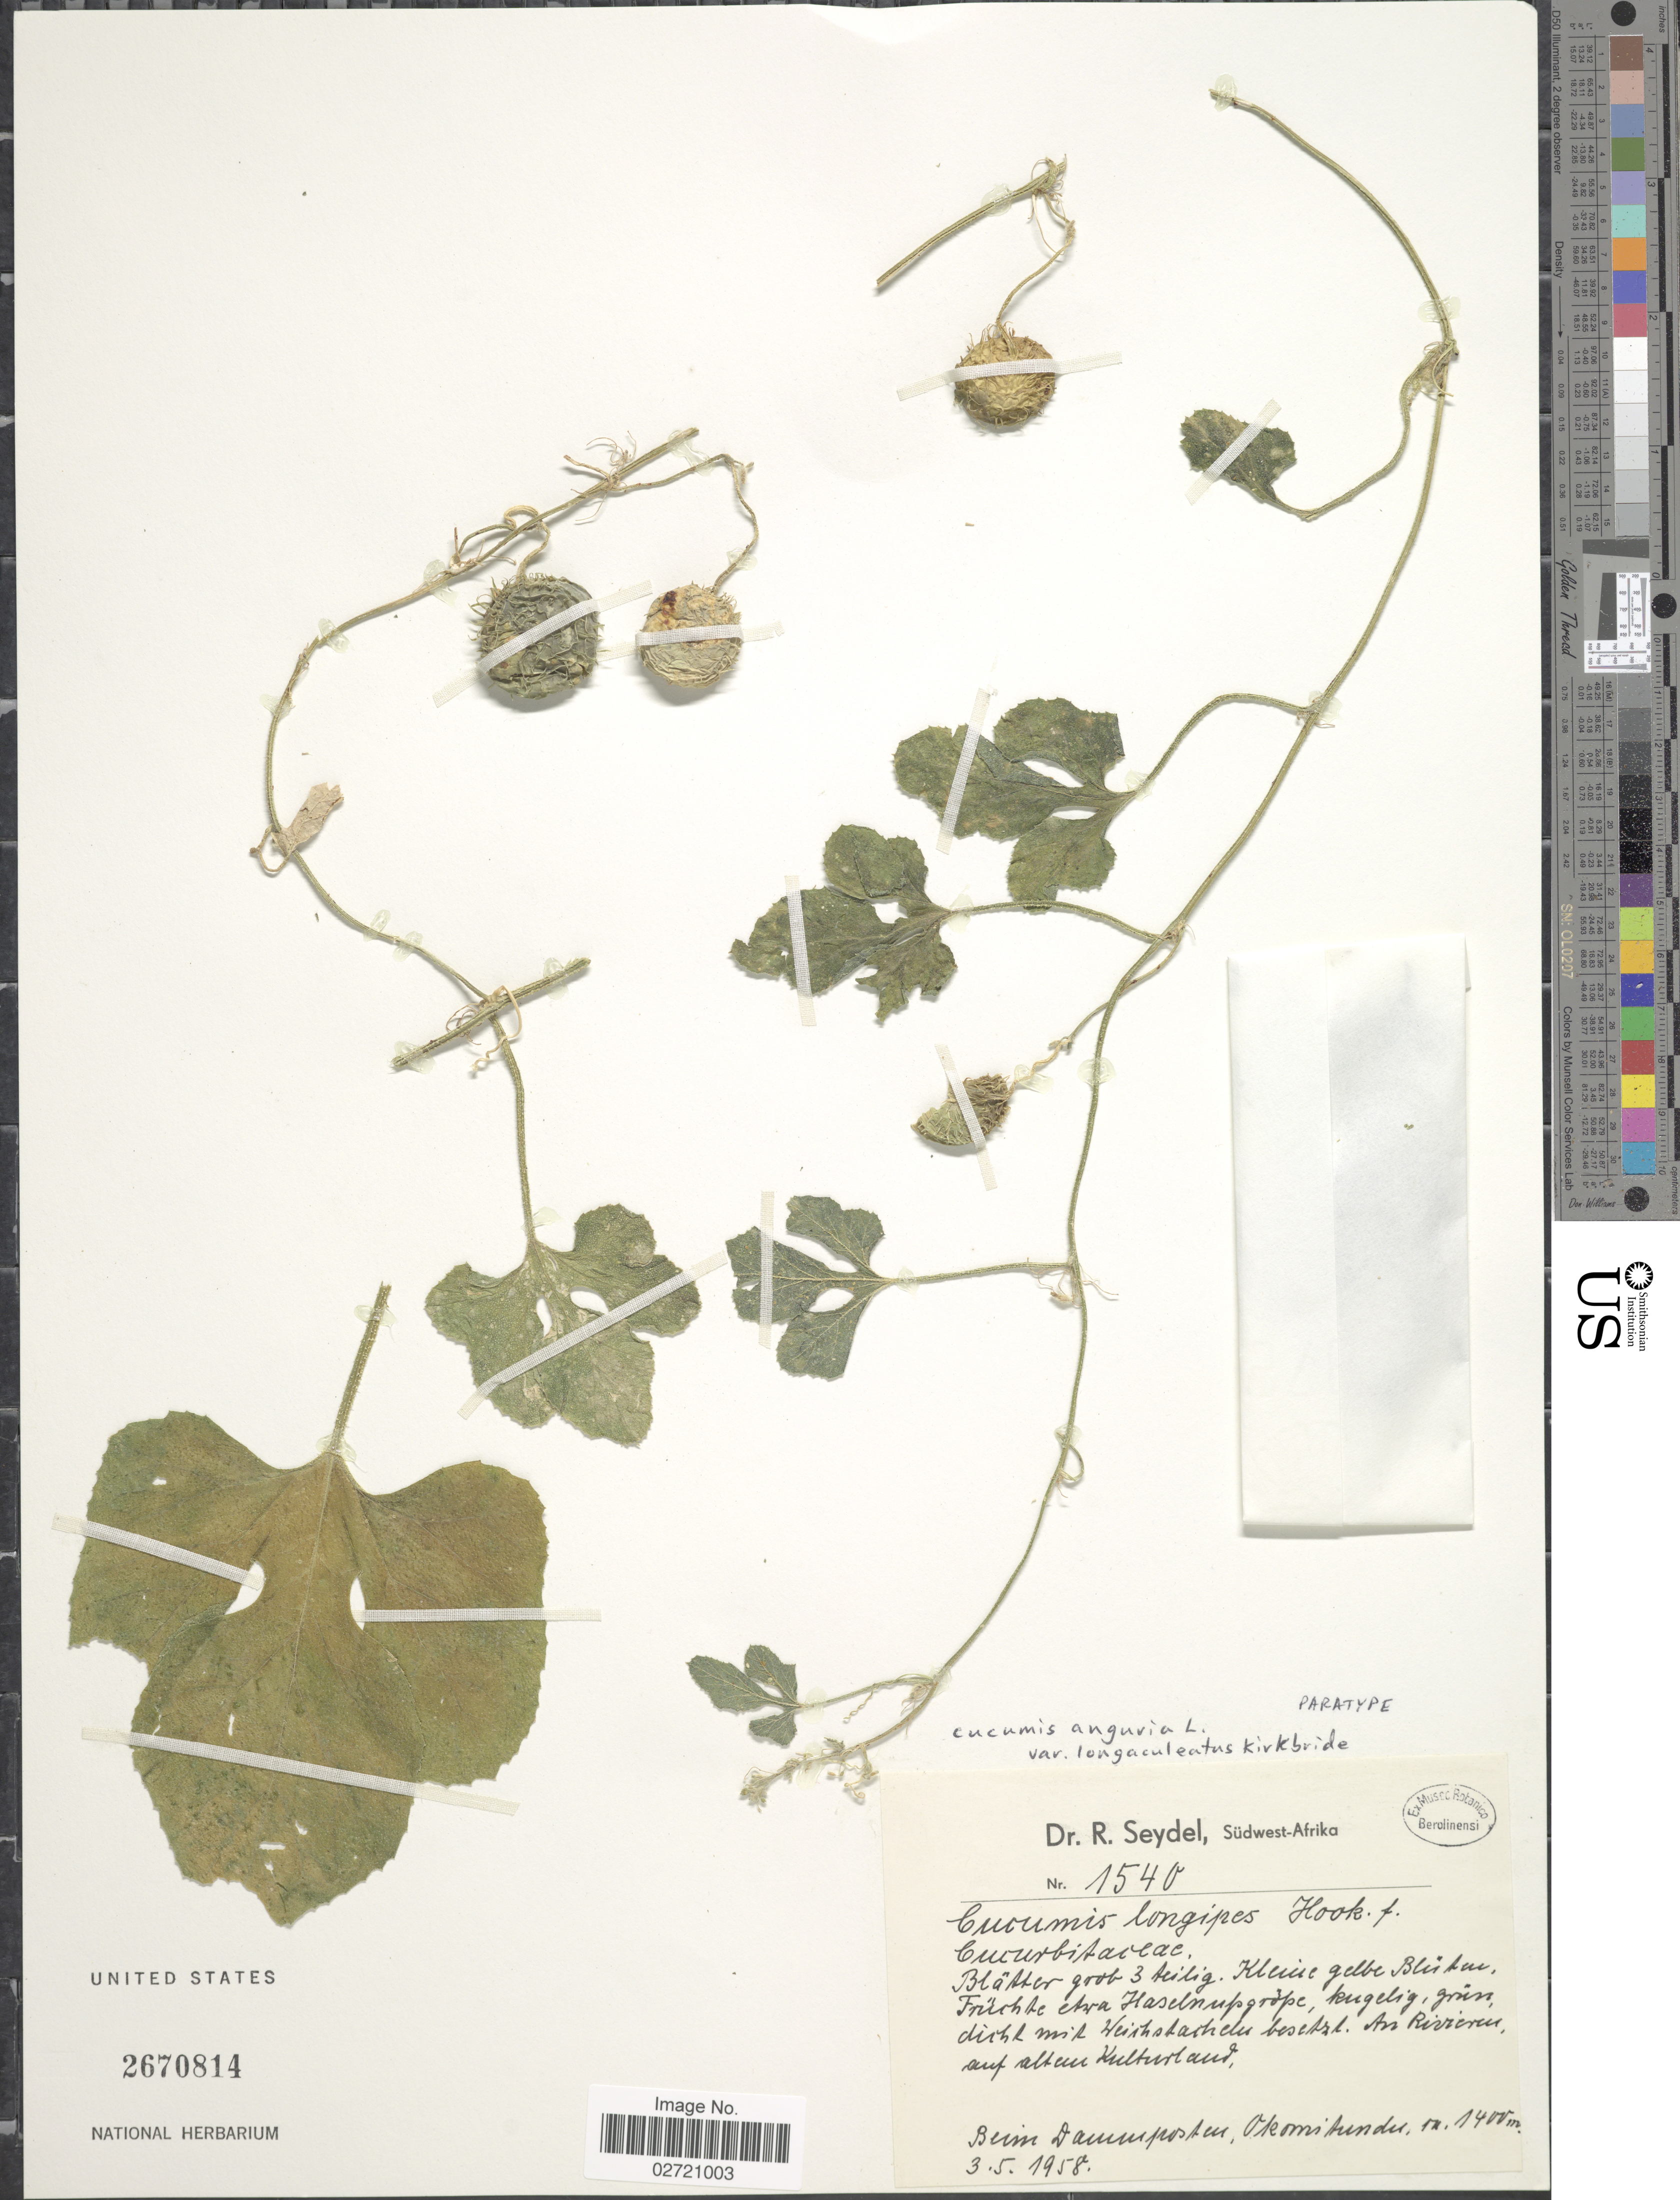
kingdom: Plantae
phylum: Tracheophyta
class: Magnoliopsida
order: Cucurbitales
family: Cucurbitaceae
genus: Cucumis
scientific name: Cucumis anguria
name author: L.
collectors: R. Seydel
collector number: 1540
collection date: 1958-05-03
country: Namibia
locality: Sudwest-Afrika. Beim Dammposten, Okomitundu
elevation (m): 1400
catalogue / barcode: US 2670814